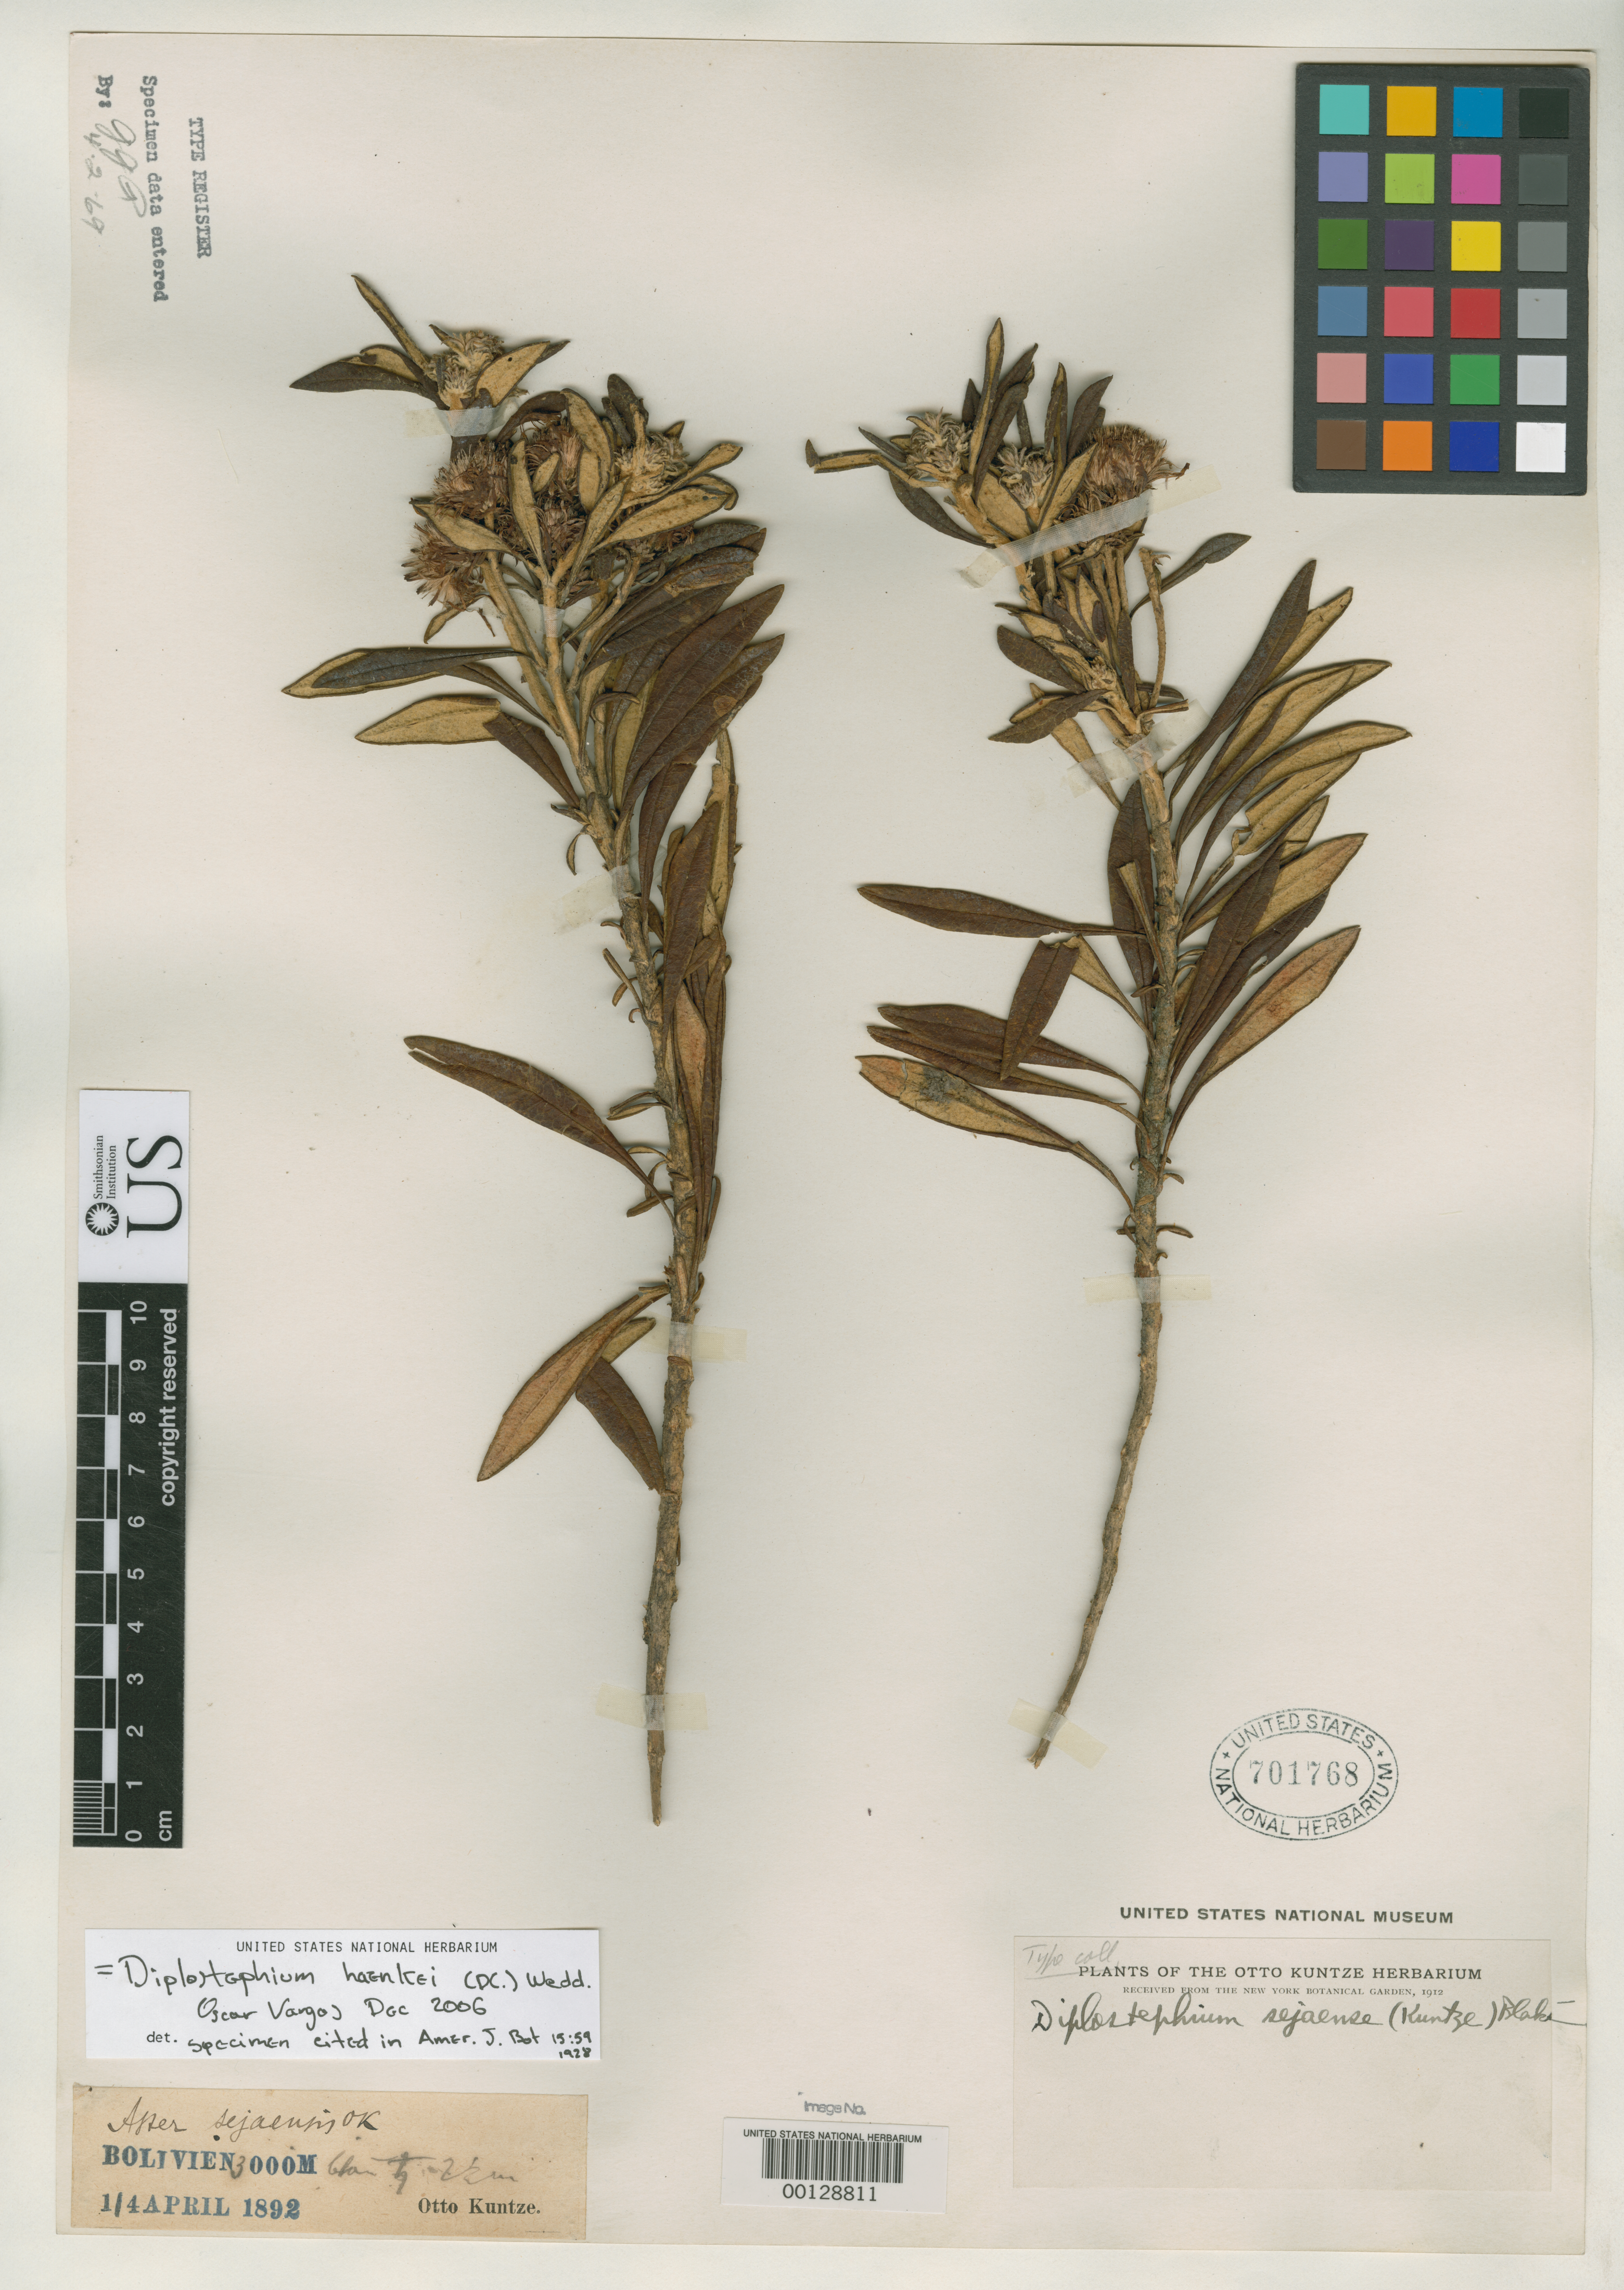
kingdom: Plantae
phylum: Tracheophyta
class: Magnoliopsida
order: Asterales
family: Asteraceae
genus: Aster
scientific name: Aster sejaensis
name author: Kuntze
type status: Type Collection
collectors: C.E.O. Kuntze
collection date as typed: Apr 1892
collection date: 1892-04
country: Bolivia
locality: La Seja.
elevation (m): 3000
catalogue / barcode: US 701768